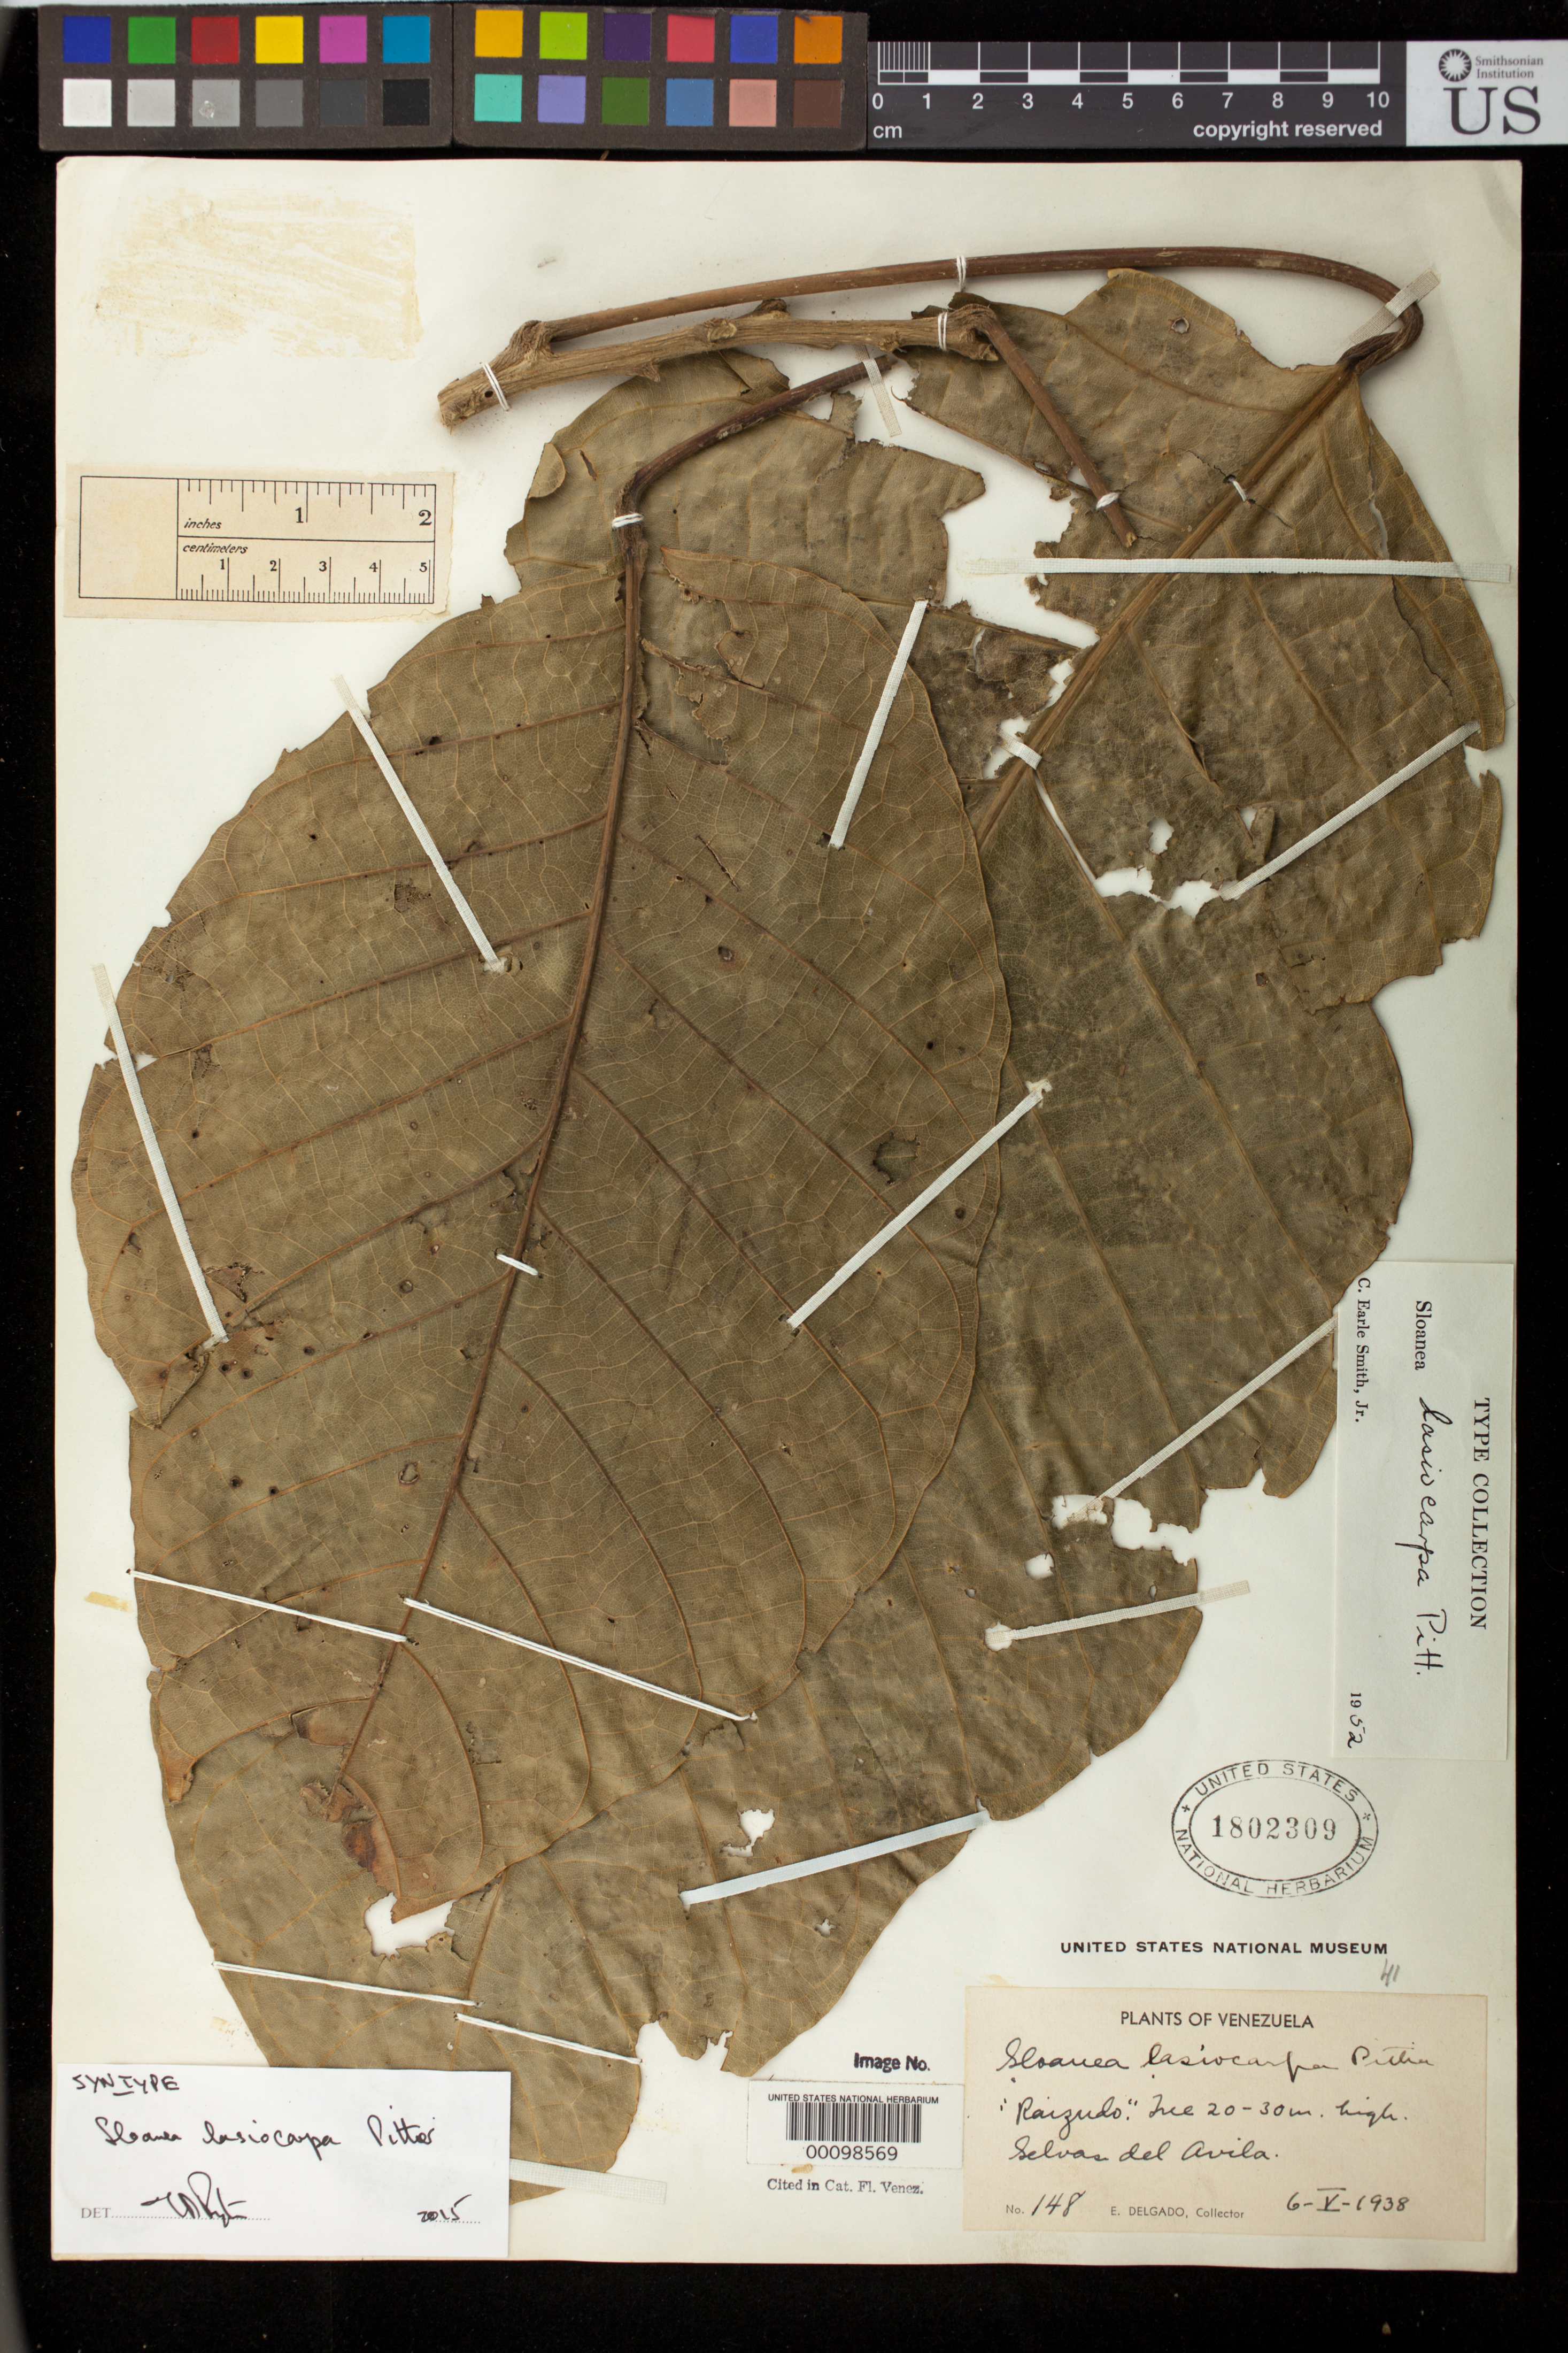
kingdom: Plantae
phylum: Tracheophyta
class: Magnoliopsida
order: Oxalidales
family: Elaeocarpaceae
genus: Sloanea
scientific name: Sloanea lasiocarpa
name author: Pittier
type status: Syntype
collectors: E. Delgado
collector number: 148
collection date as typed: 06 May 1938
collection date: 1938-05-06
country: Venezuela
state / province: Distrito Federal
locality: Selvas del Avila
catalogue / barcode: US 1802309